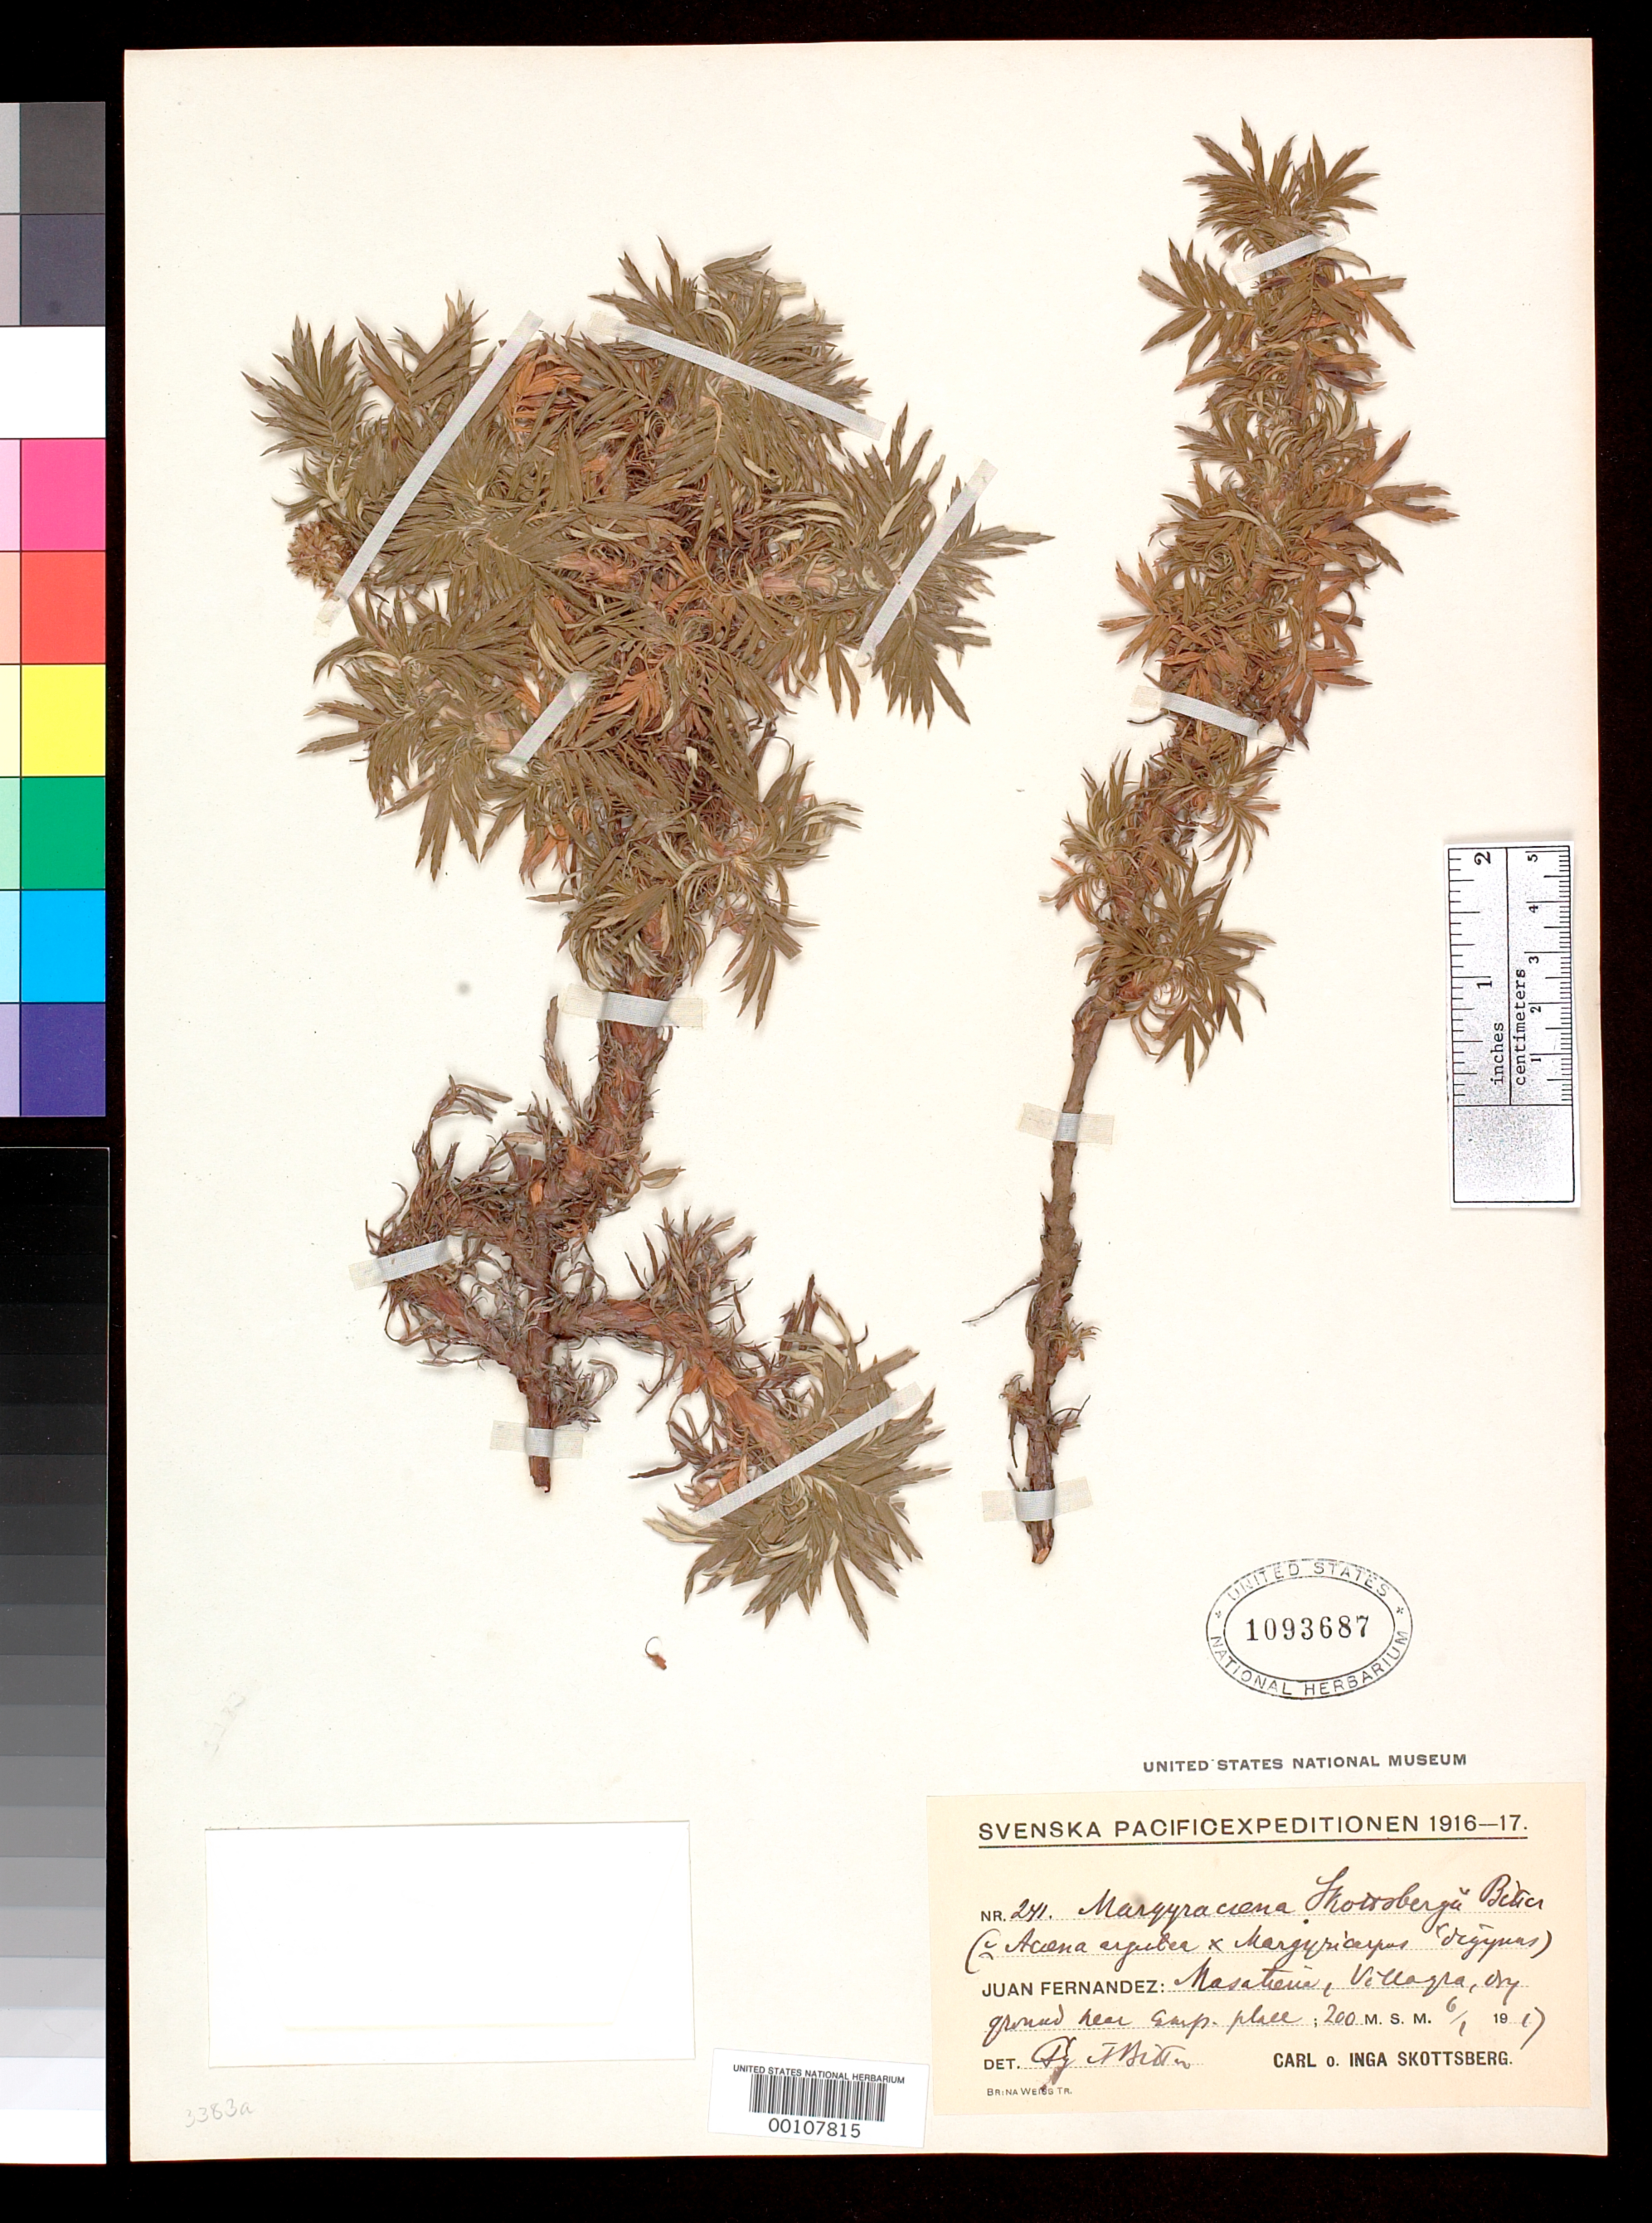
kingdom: Plantae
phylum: Tracheophyta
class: Magnoliopsida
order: Rosales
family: Rosaceae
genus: Margyracaena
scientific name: Margyracaena x skottsbergii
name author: Bitter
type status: Syntype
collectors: C. Skottsberg & I. Skottsberg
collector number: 241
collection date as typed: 06 Jan 1917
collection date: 1917-01-06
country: Chile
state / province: Valparaíso (V)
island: Isla Más a Tierra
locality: Villagra.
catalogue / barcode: US 1093687